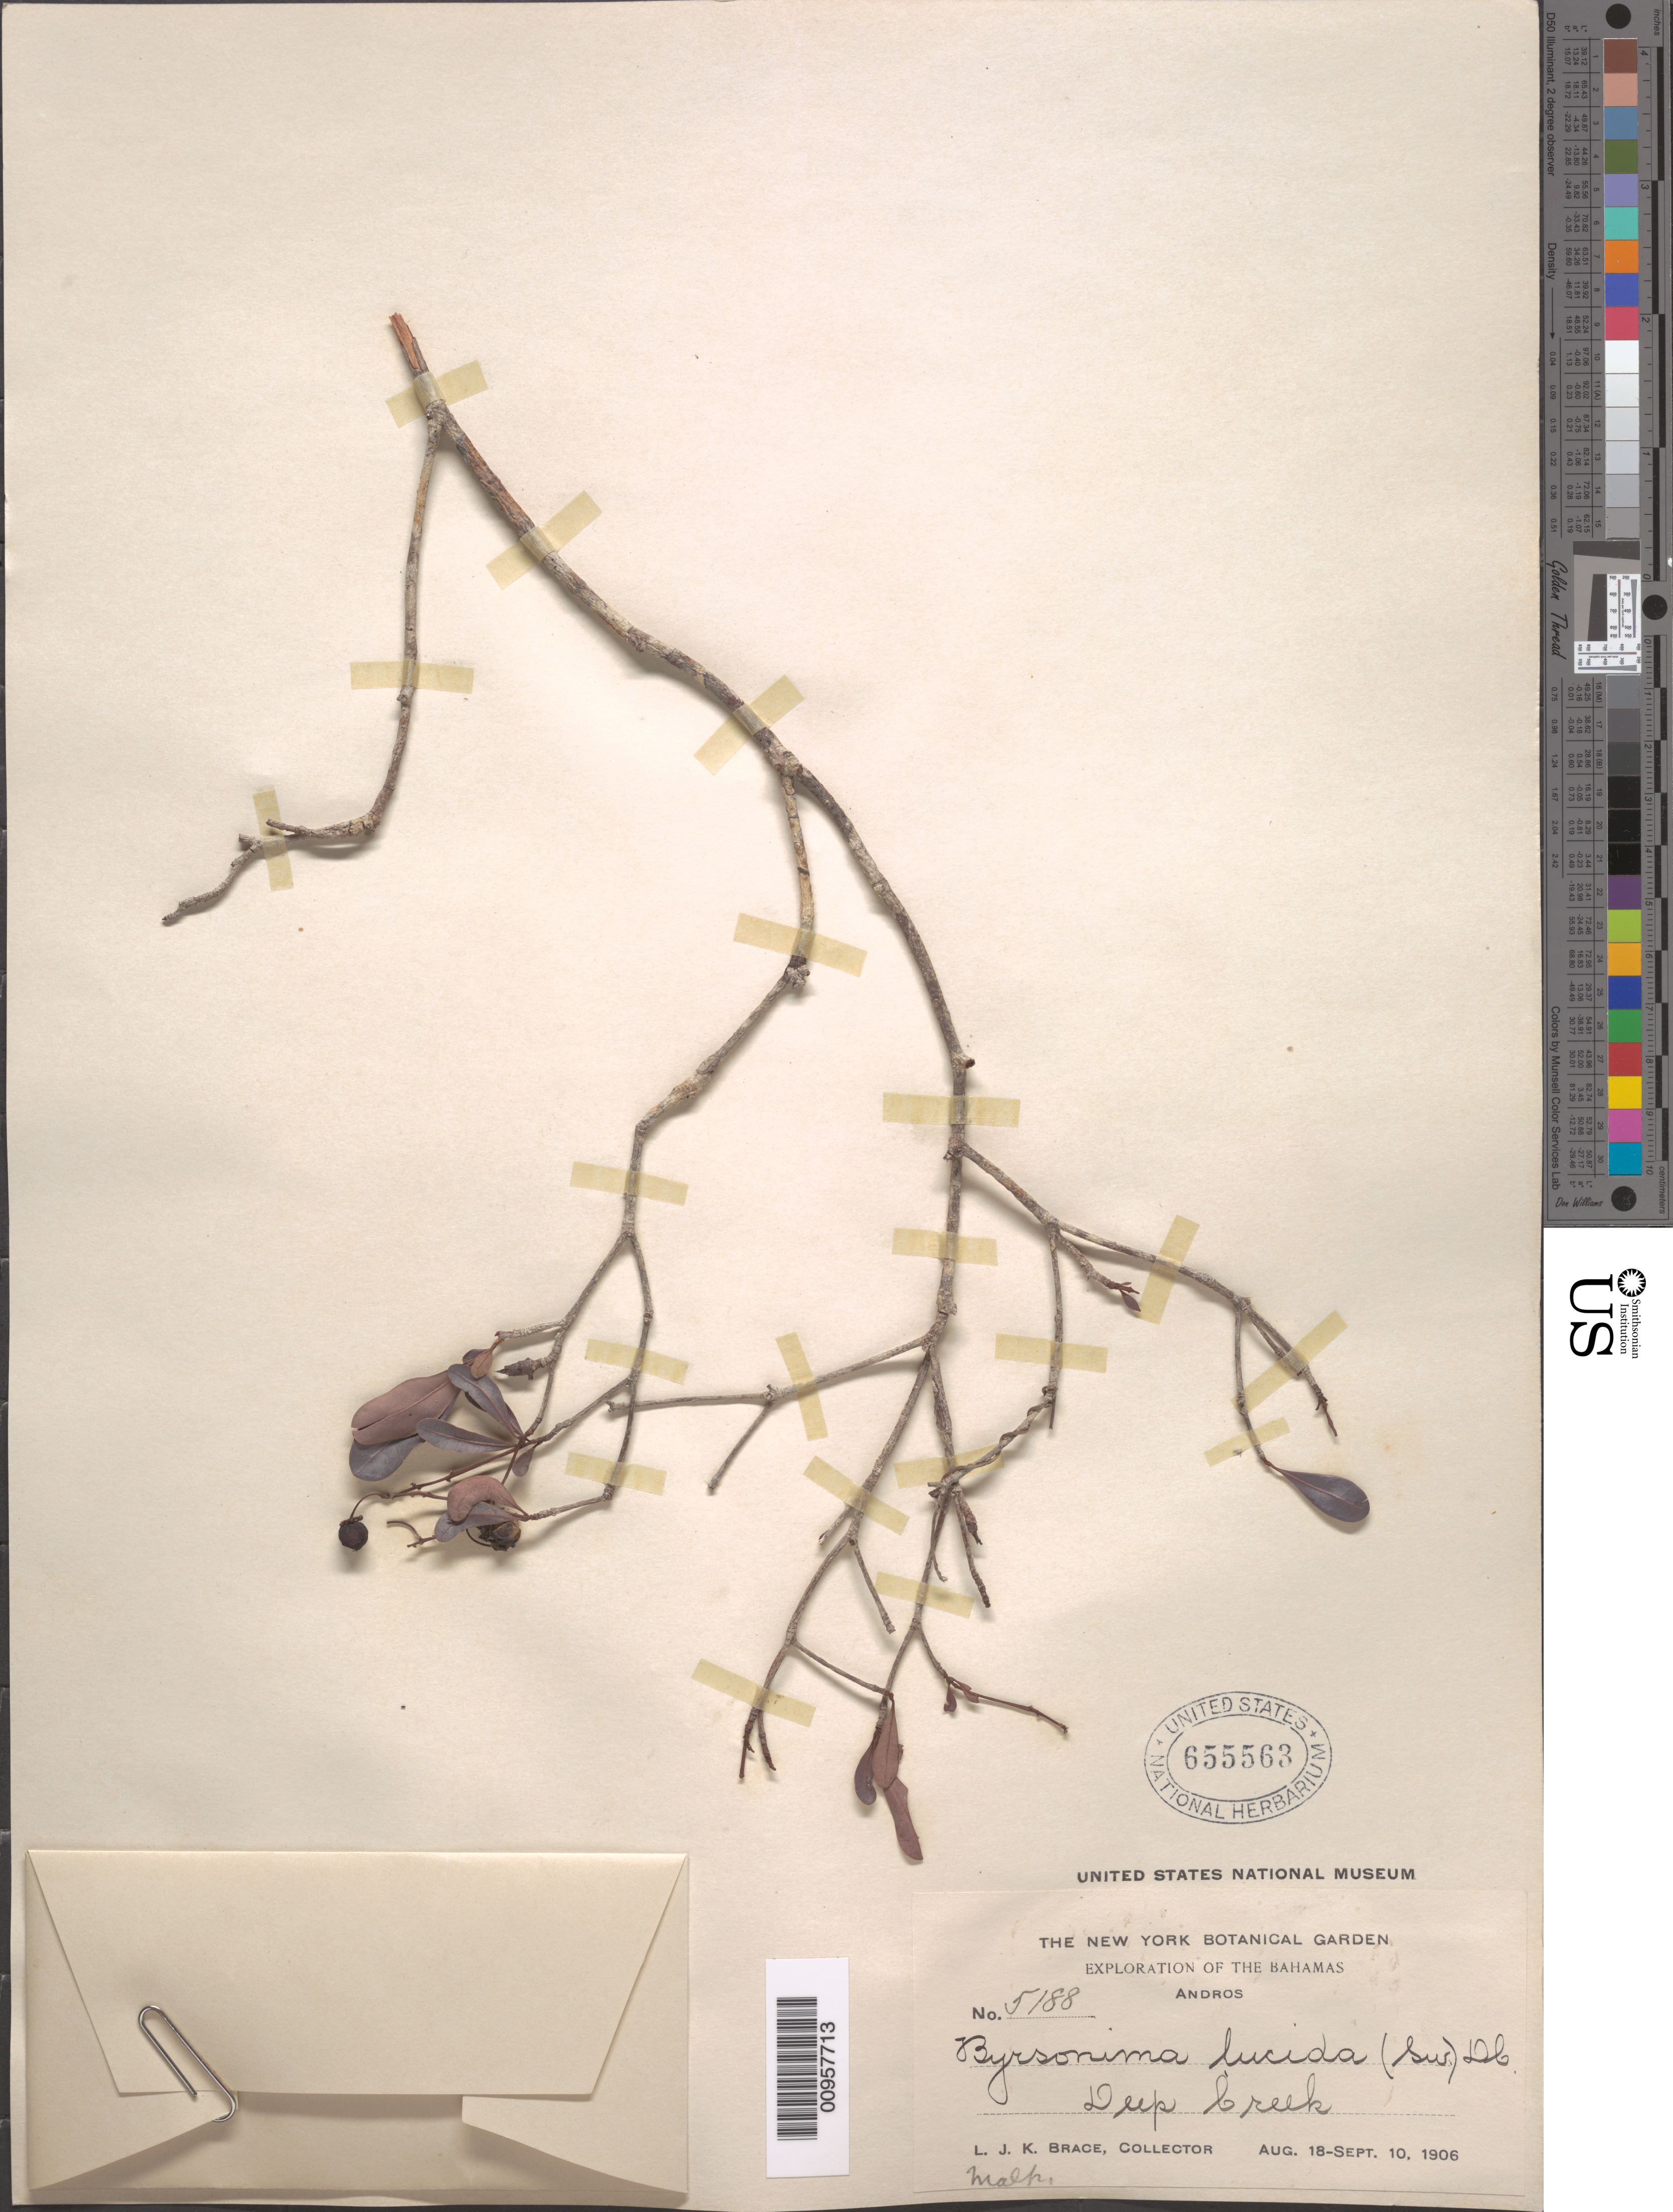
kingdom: Plantae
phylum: Tracheophyta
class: Magnoliopsida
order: Malpighiales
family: Malpighiaceae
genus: Byrsonima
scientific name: Byrsonima lucida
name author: (Mill.) DC.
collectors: L. J. K. Brace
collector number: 5188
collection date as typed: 18 Aug 1906 to 10 Sep 1906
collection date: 1906-08-18/1906-09-10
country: Bahamas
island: Andros Island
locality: Deep creek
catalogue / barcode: US 655563